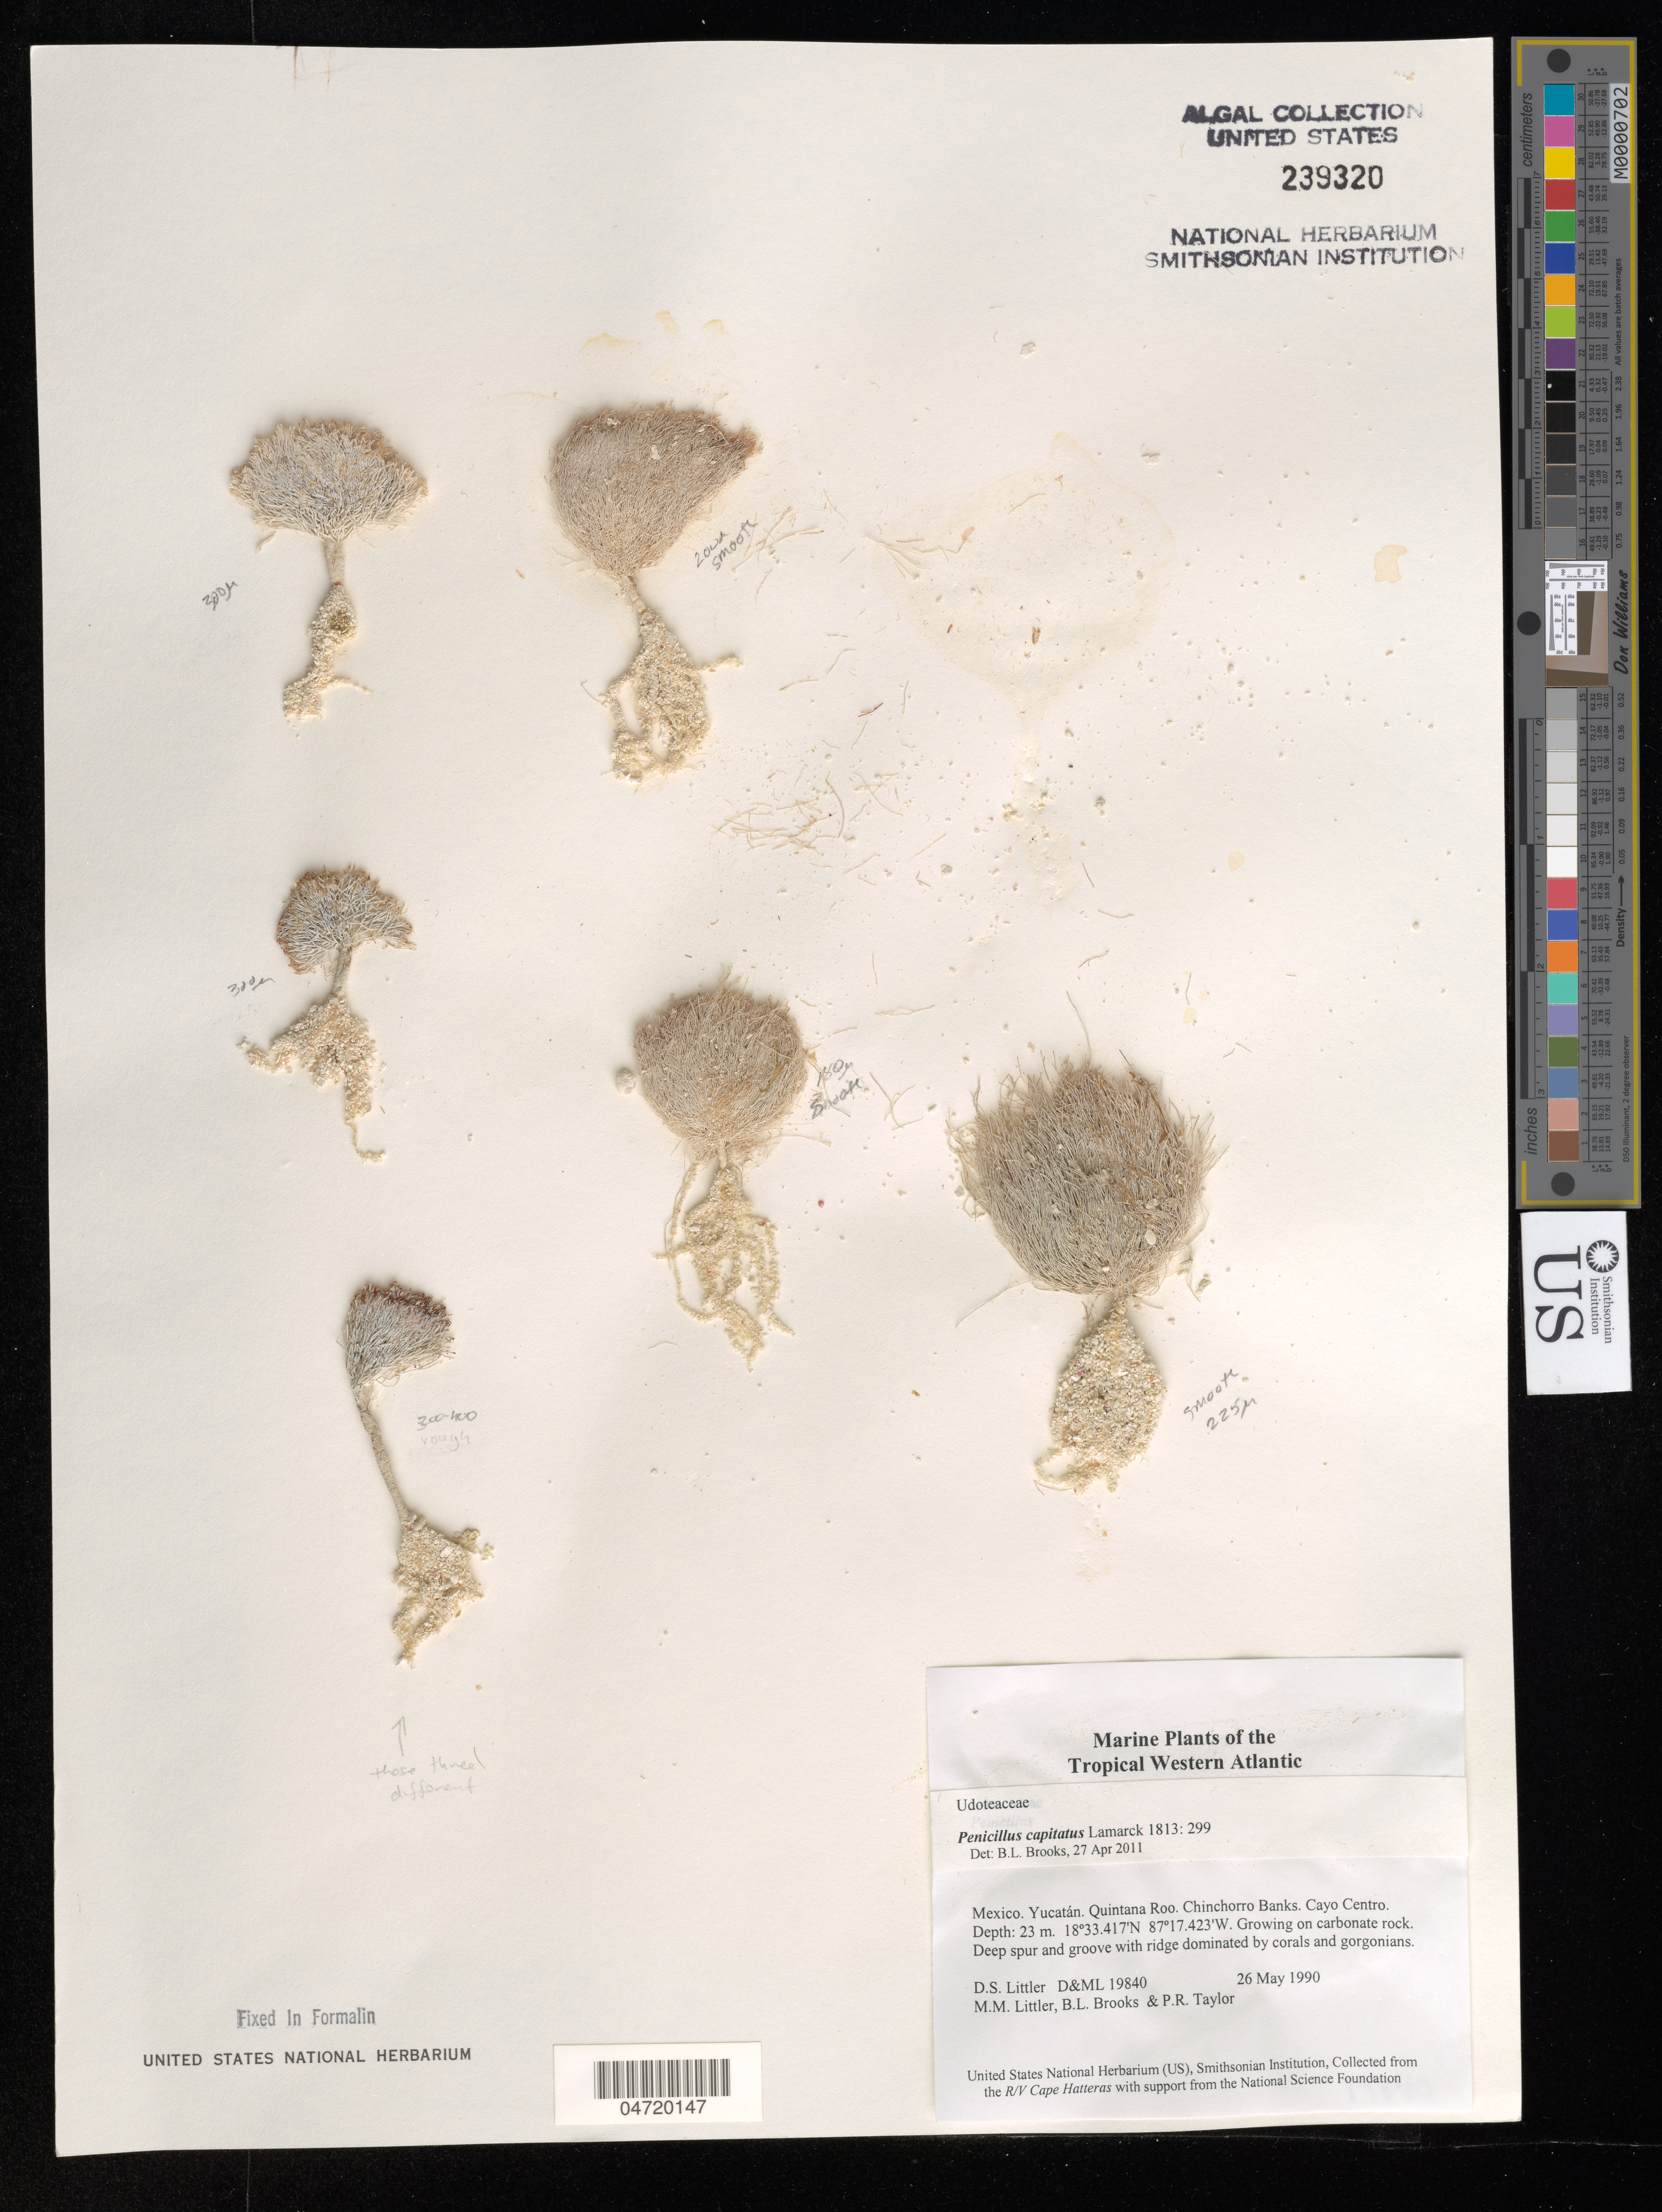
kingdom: Plantae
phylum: Chlorophyta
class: Ulvophyceae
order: Bryopsidales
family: Udoteaceae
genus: Penicillus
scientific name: Penicillus capitatus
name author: Lam.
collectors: D. S. Littler, M. M. Littler, B. Brooks & P. R. Taylor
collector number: D&ML19840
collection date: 1990-05-26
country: Mexico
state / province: Yucatán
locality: The Tropical Western Atlantic. Quintana Roo. Chinchorro Banks. Cayo Centro.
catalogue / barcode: US 239320